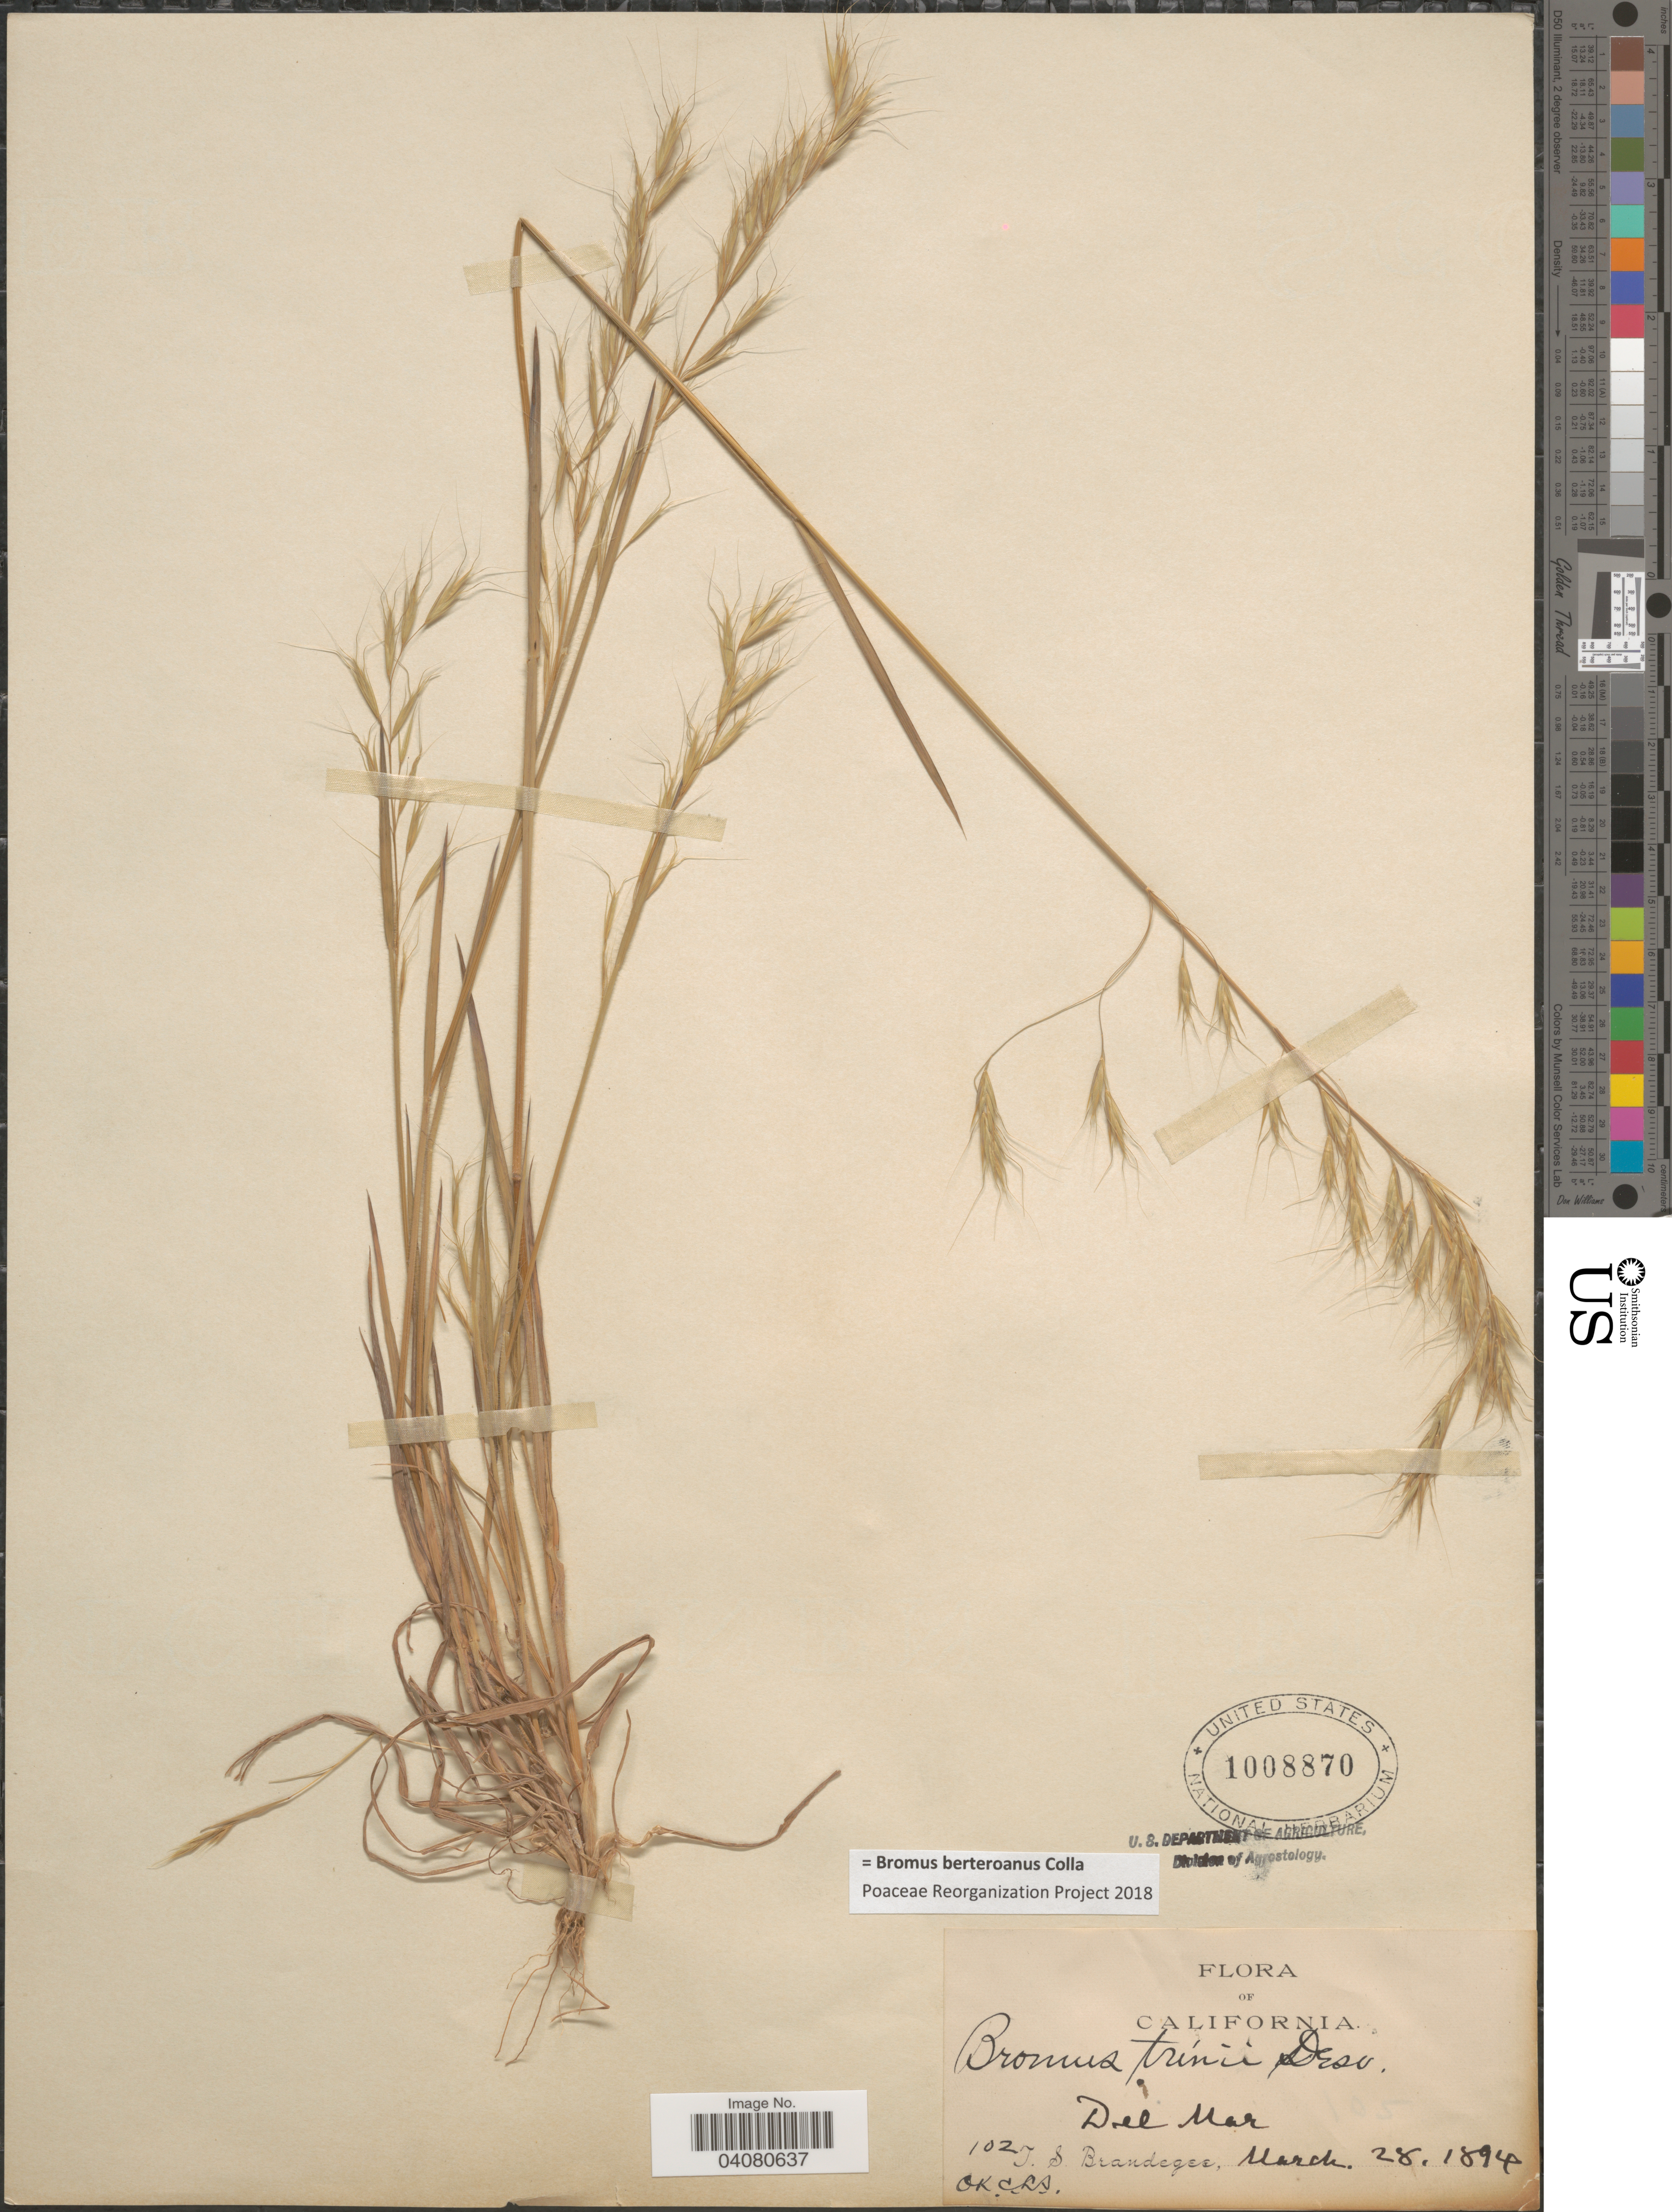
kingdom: Plantae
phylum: Tracheophyta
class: Liliopsida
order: Poales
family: Poaceae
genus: Bromus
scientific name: Bromus berteroanus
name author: Colla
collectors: J. S. Brandegee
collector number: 102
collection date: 1894-03-28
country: United States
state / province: California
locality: Del Mar.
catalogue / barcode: US 1008870